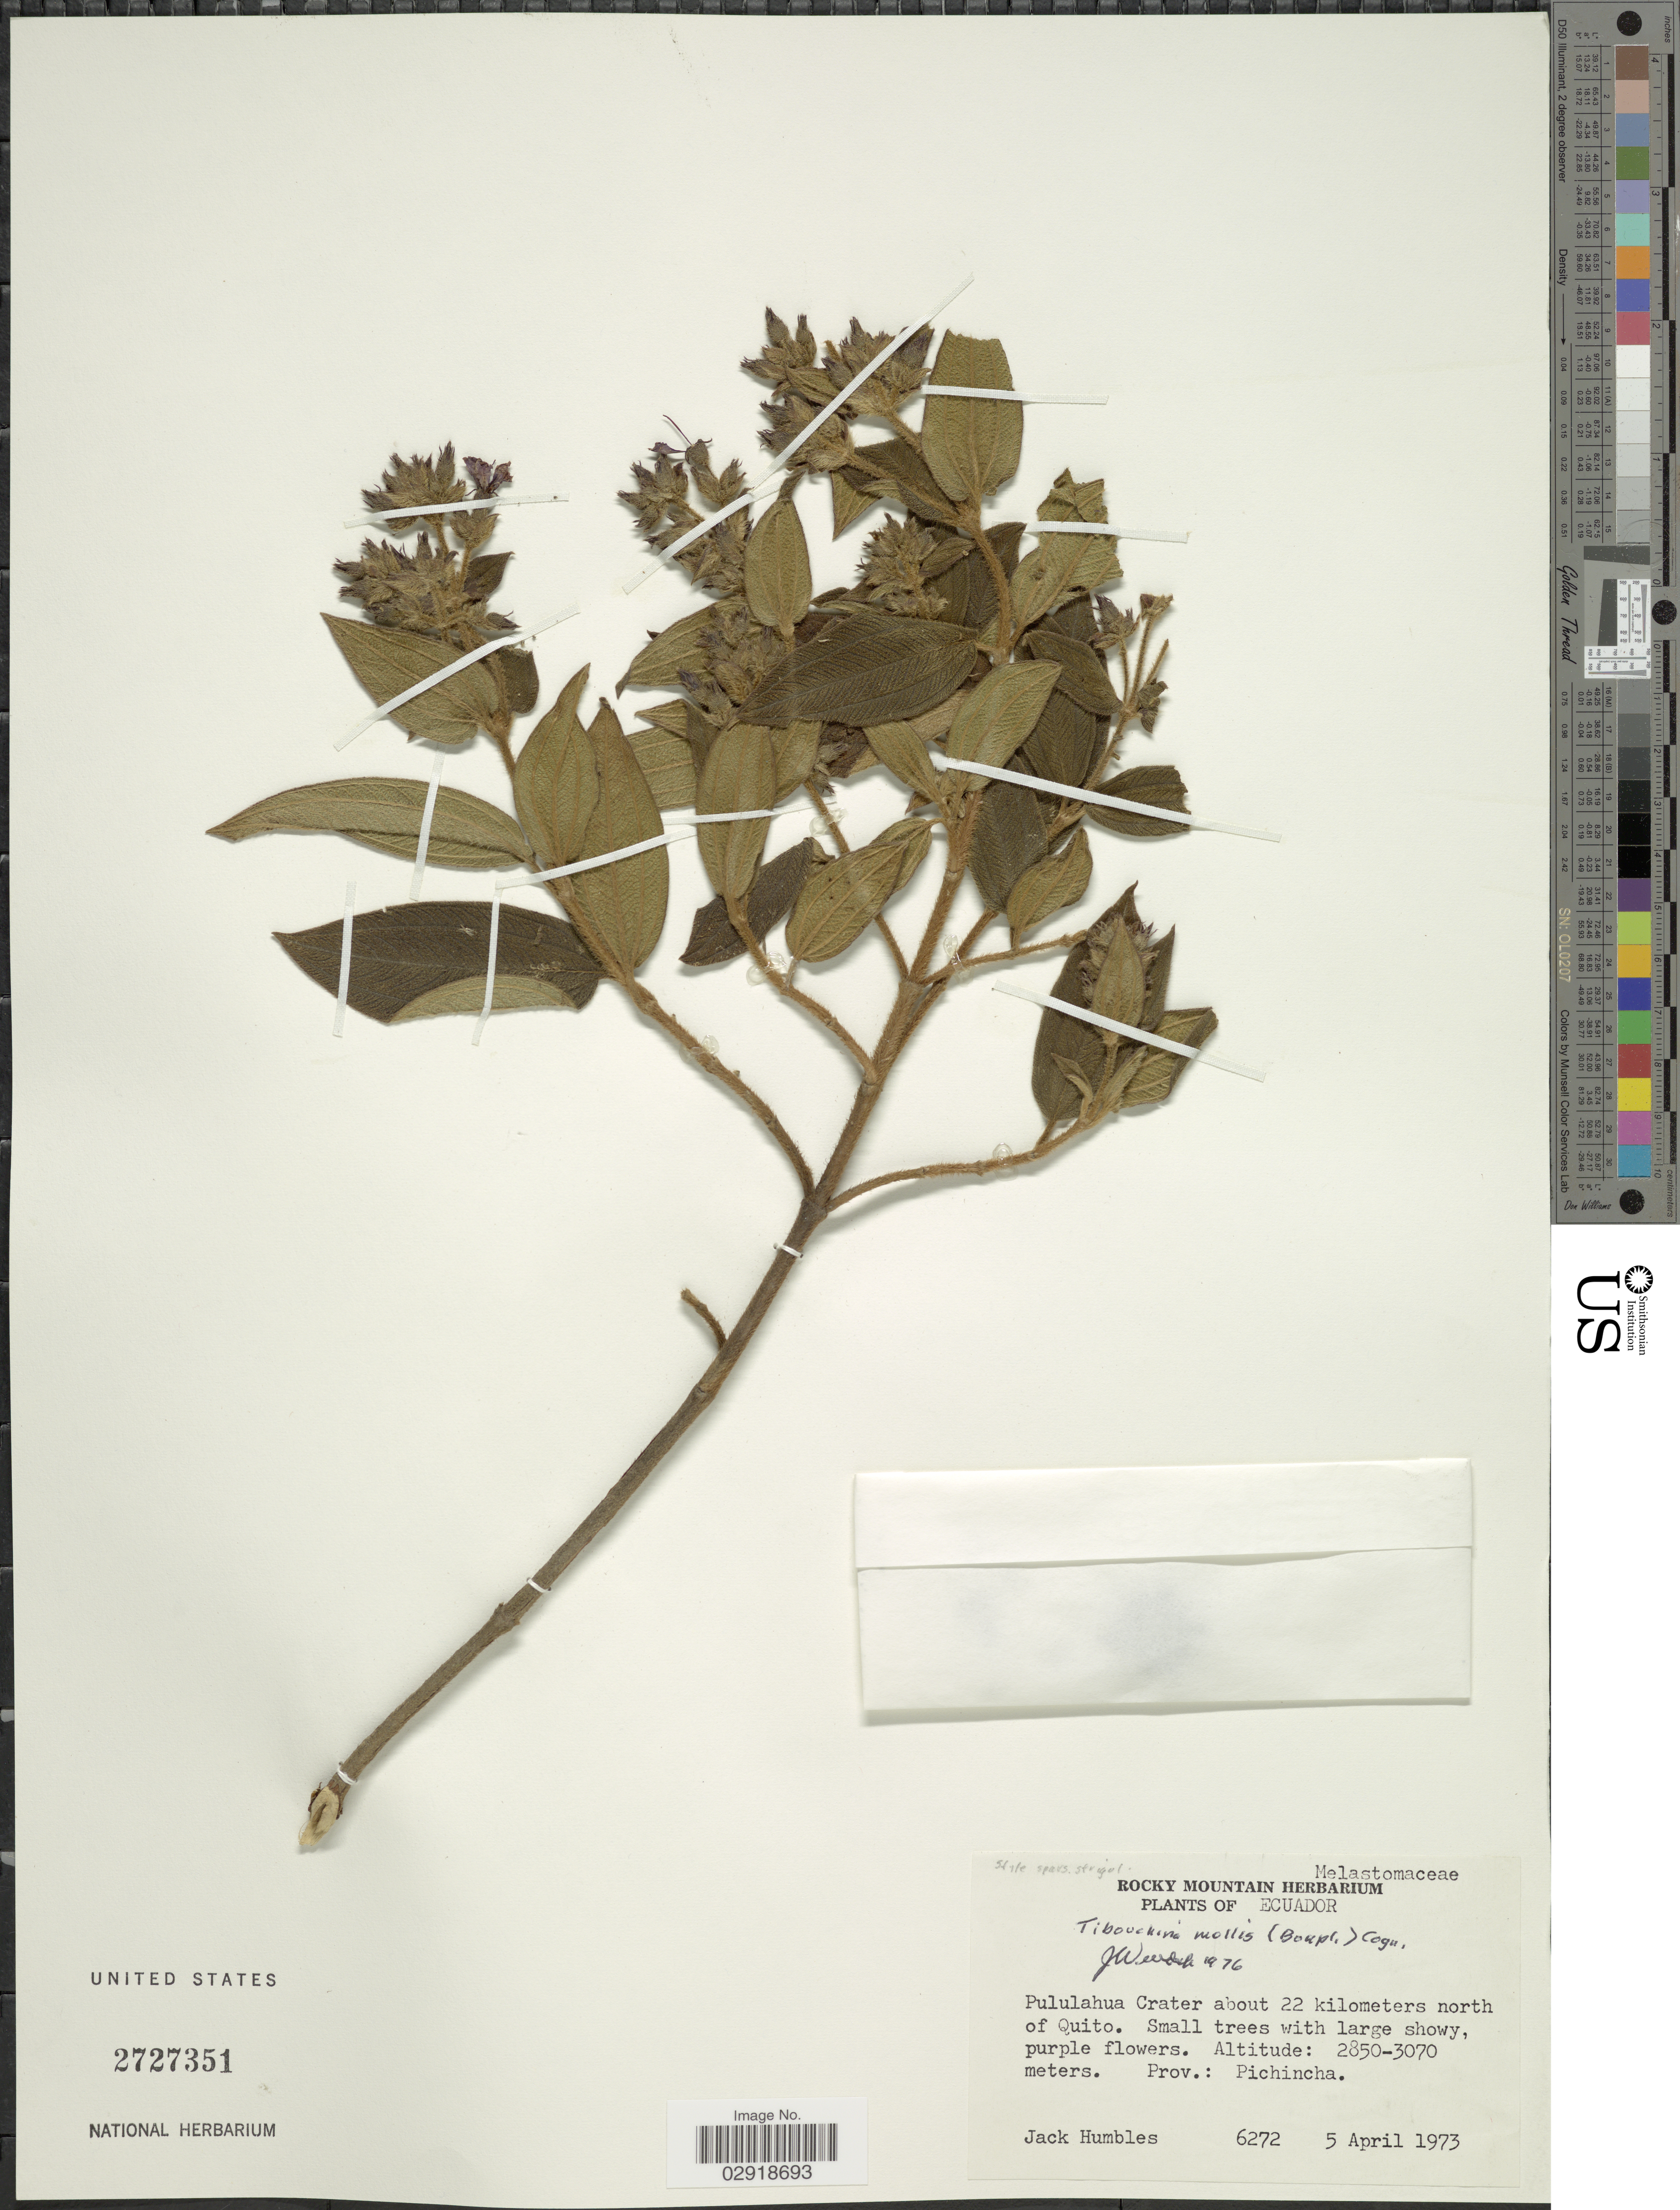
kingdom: Plantae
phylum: Tracheophyta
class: Magnoliopsida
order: Myrtales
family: Melastomataceae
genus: Chaetogastra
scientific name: Chaetogastra mollis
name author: (Bonpl.) DC.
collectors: J. Humbles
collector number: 6272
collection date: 1973-04-05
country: Ecuador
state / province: Pichincha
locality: Pululahua Crater about 22 kilometers north of Quito.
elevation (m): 2850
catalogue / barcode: US 2727351